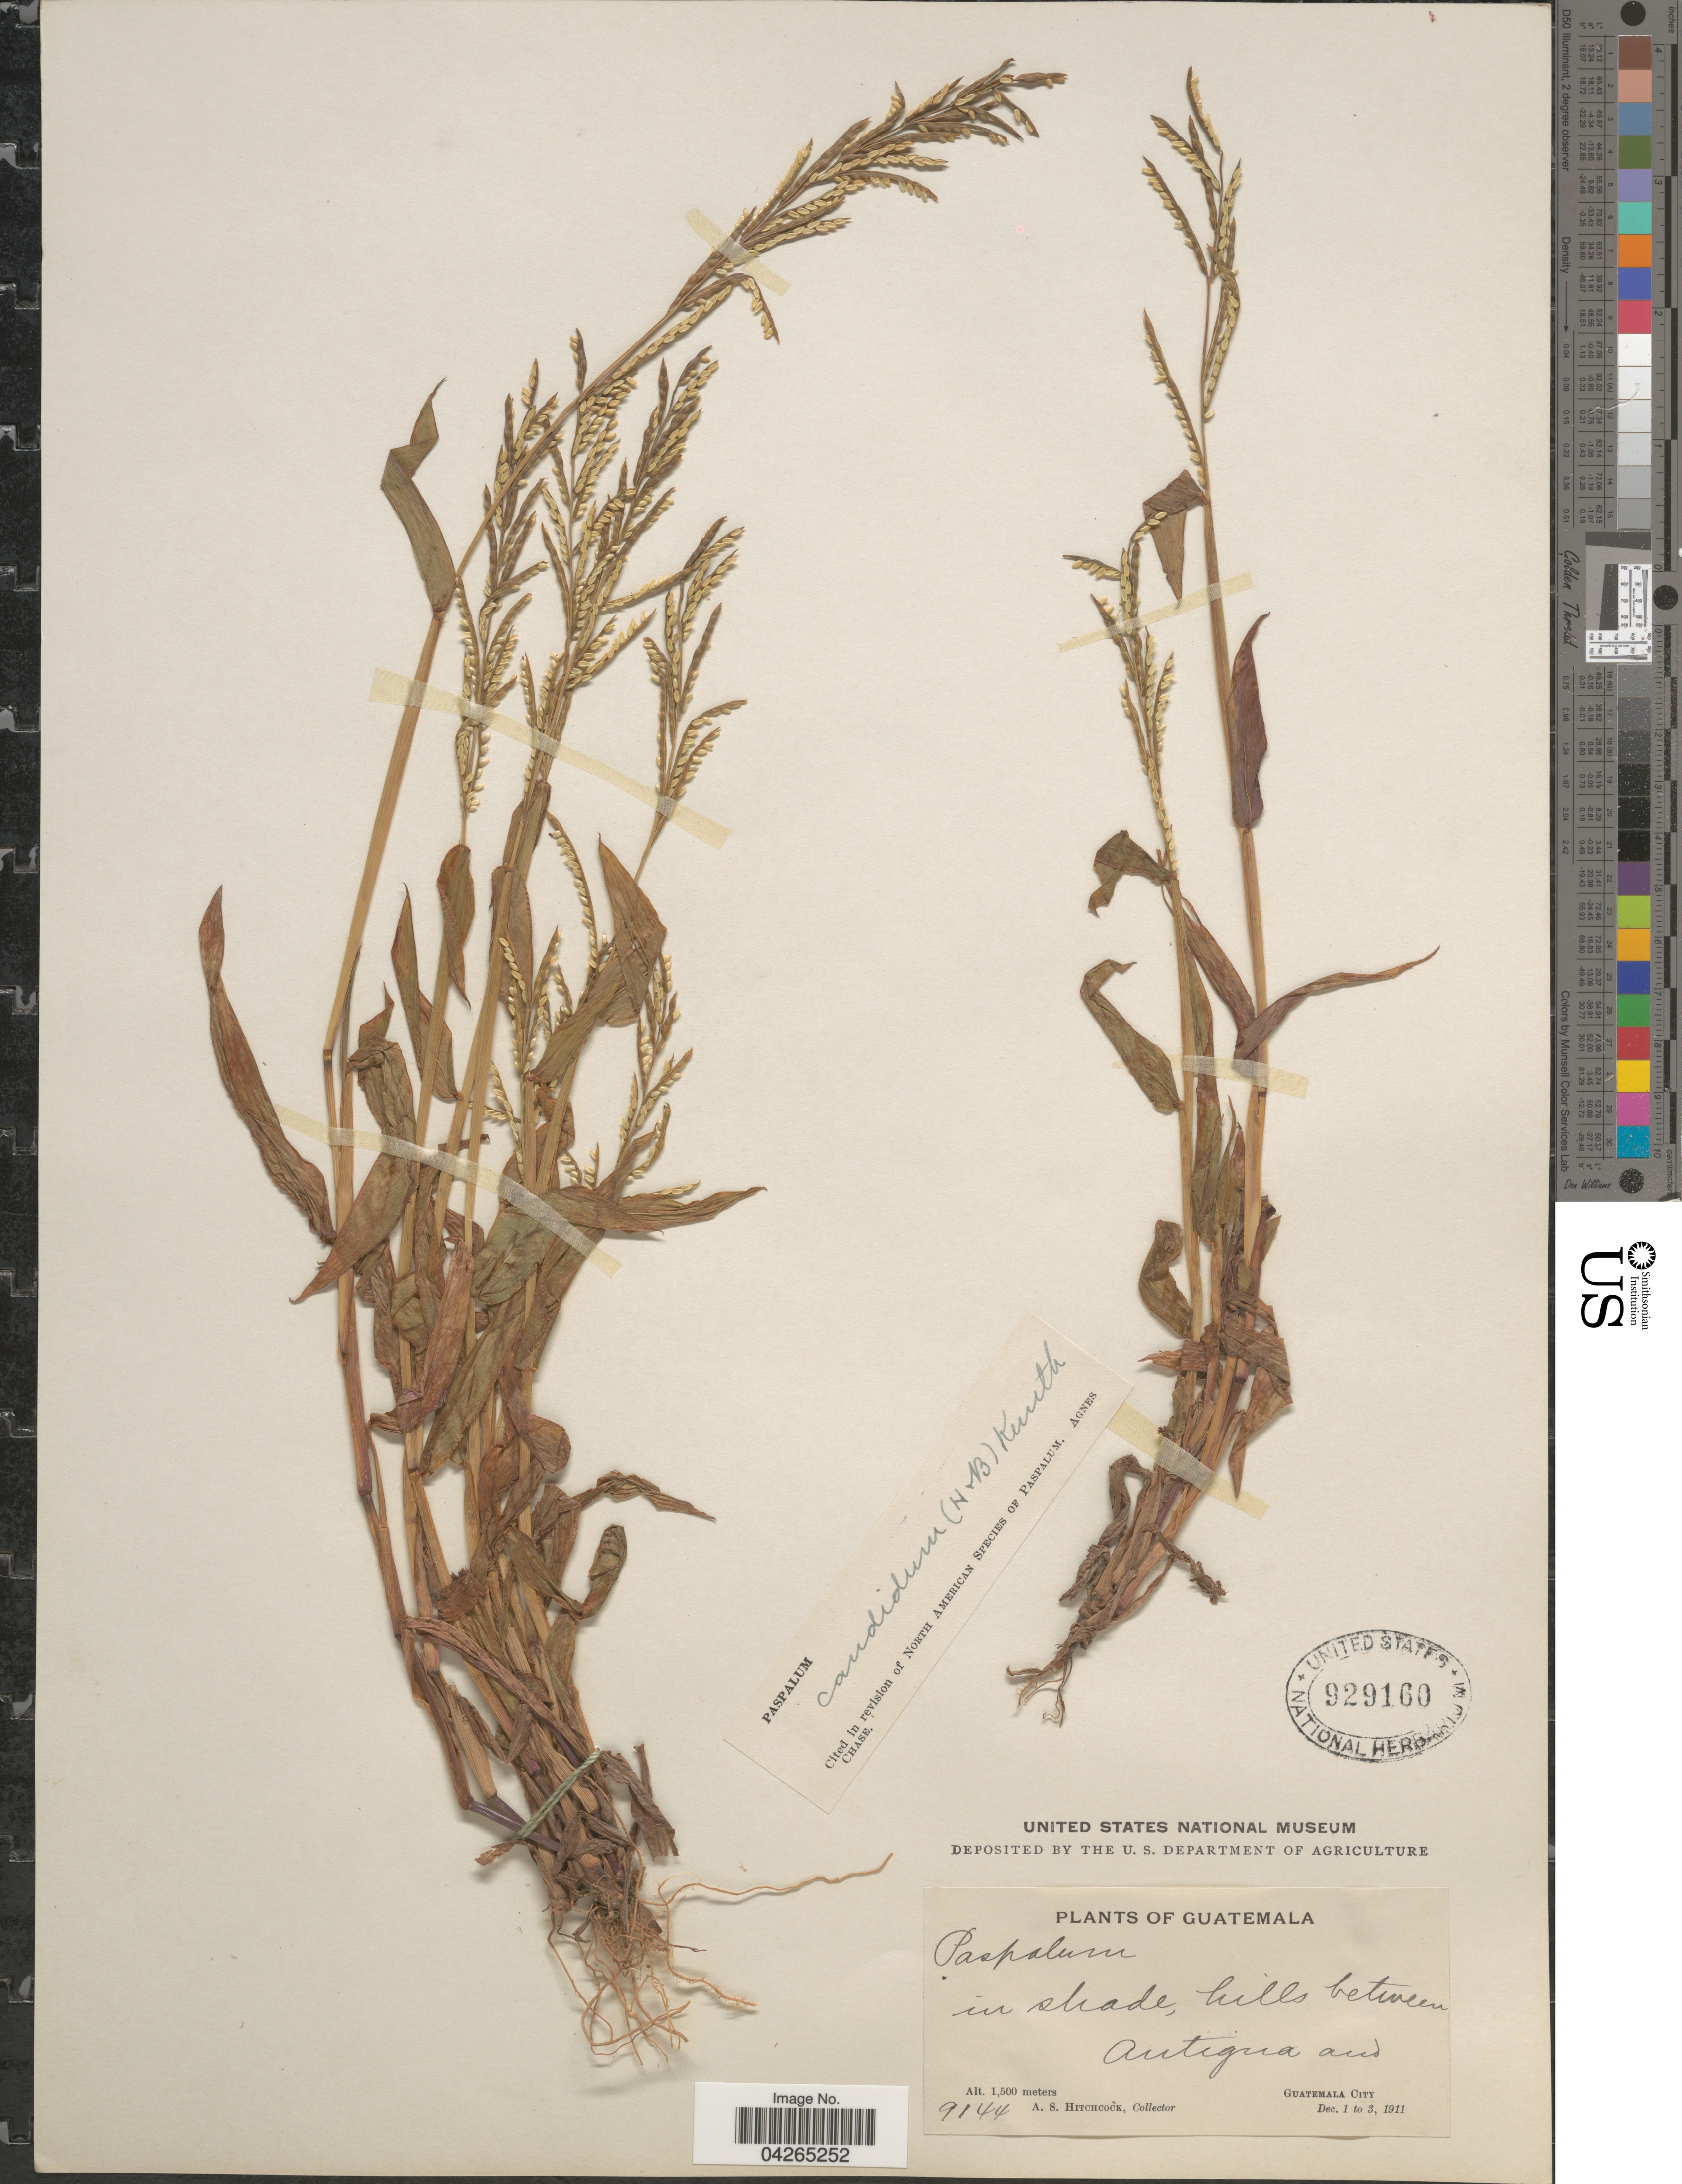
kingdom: Plantae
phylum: Tracheophyta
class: Liliopsida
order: Poales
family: Poaceae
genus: Paspalum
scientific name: Paspalum candidum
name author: (Humb. & Bonpl. ex Fleugge) Kunth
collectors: A. S. Hitchcock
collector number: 9144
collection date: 1911-12-01/1911-12-03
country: Guatemala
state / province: Guatemala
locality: Hills between Antigua and Guatemala City.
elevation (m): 1500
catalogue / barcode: US 929160